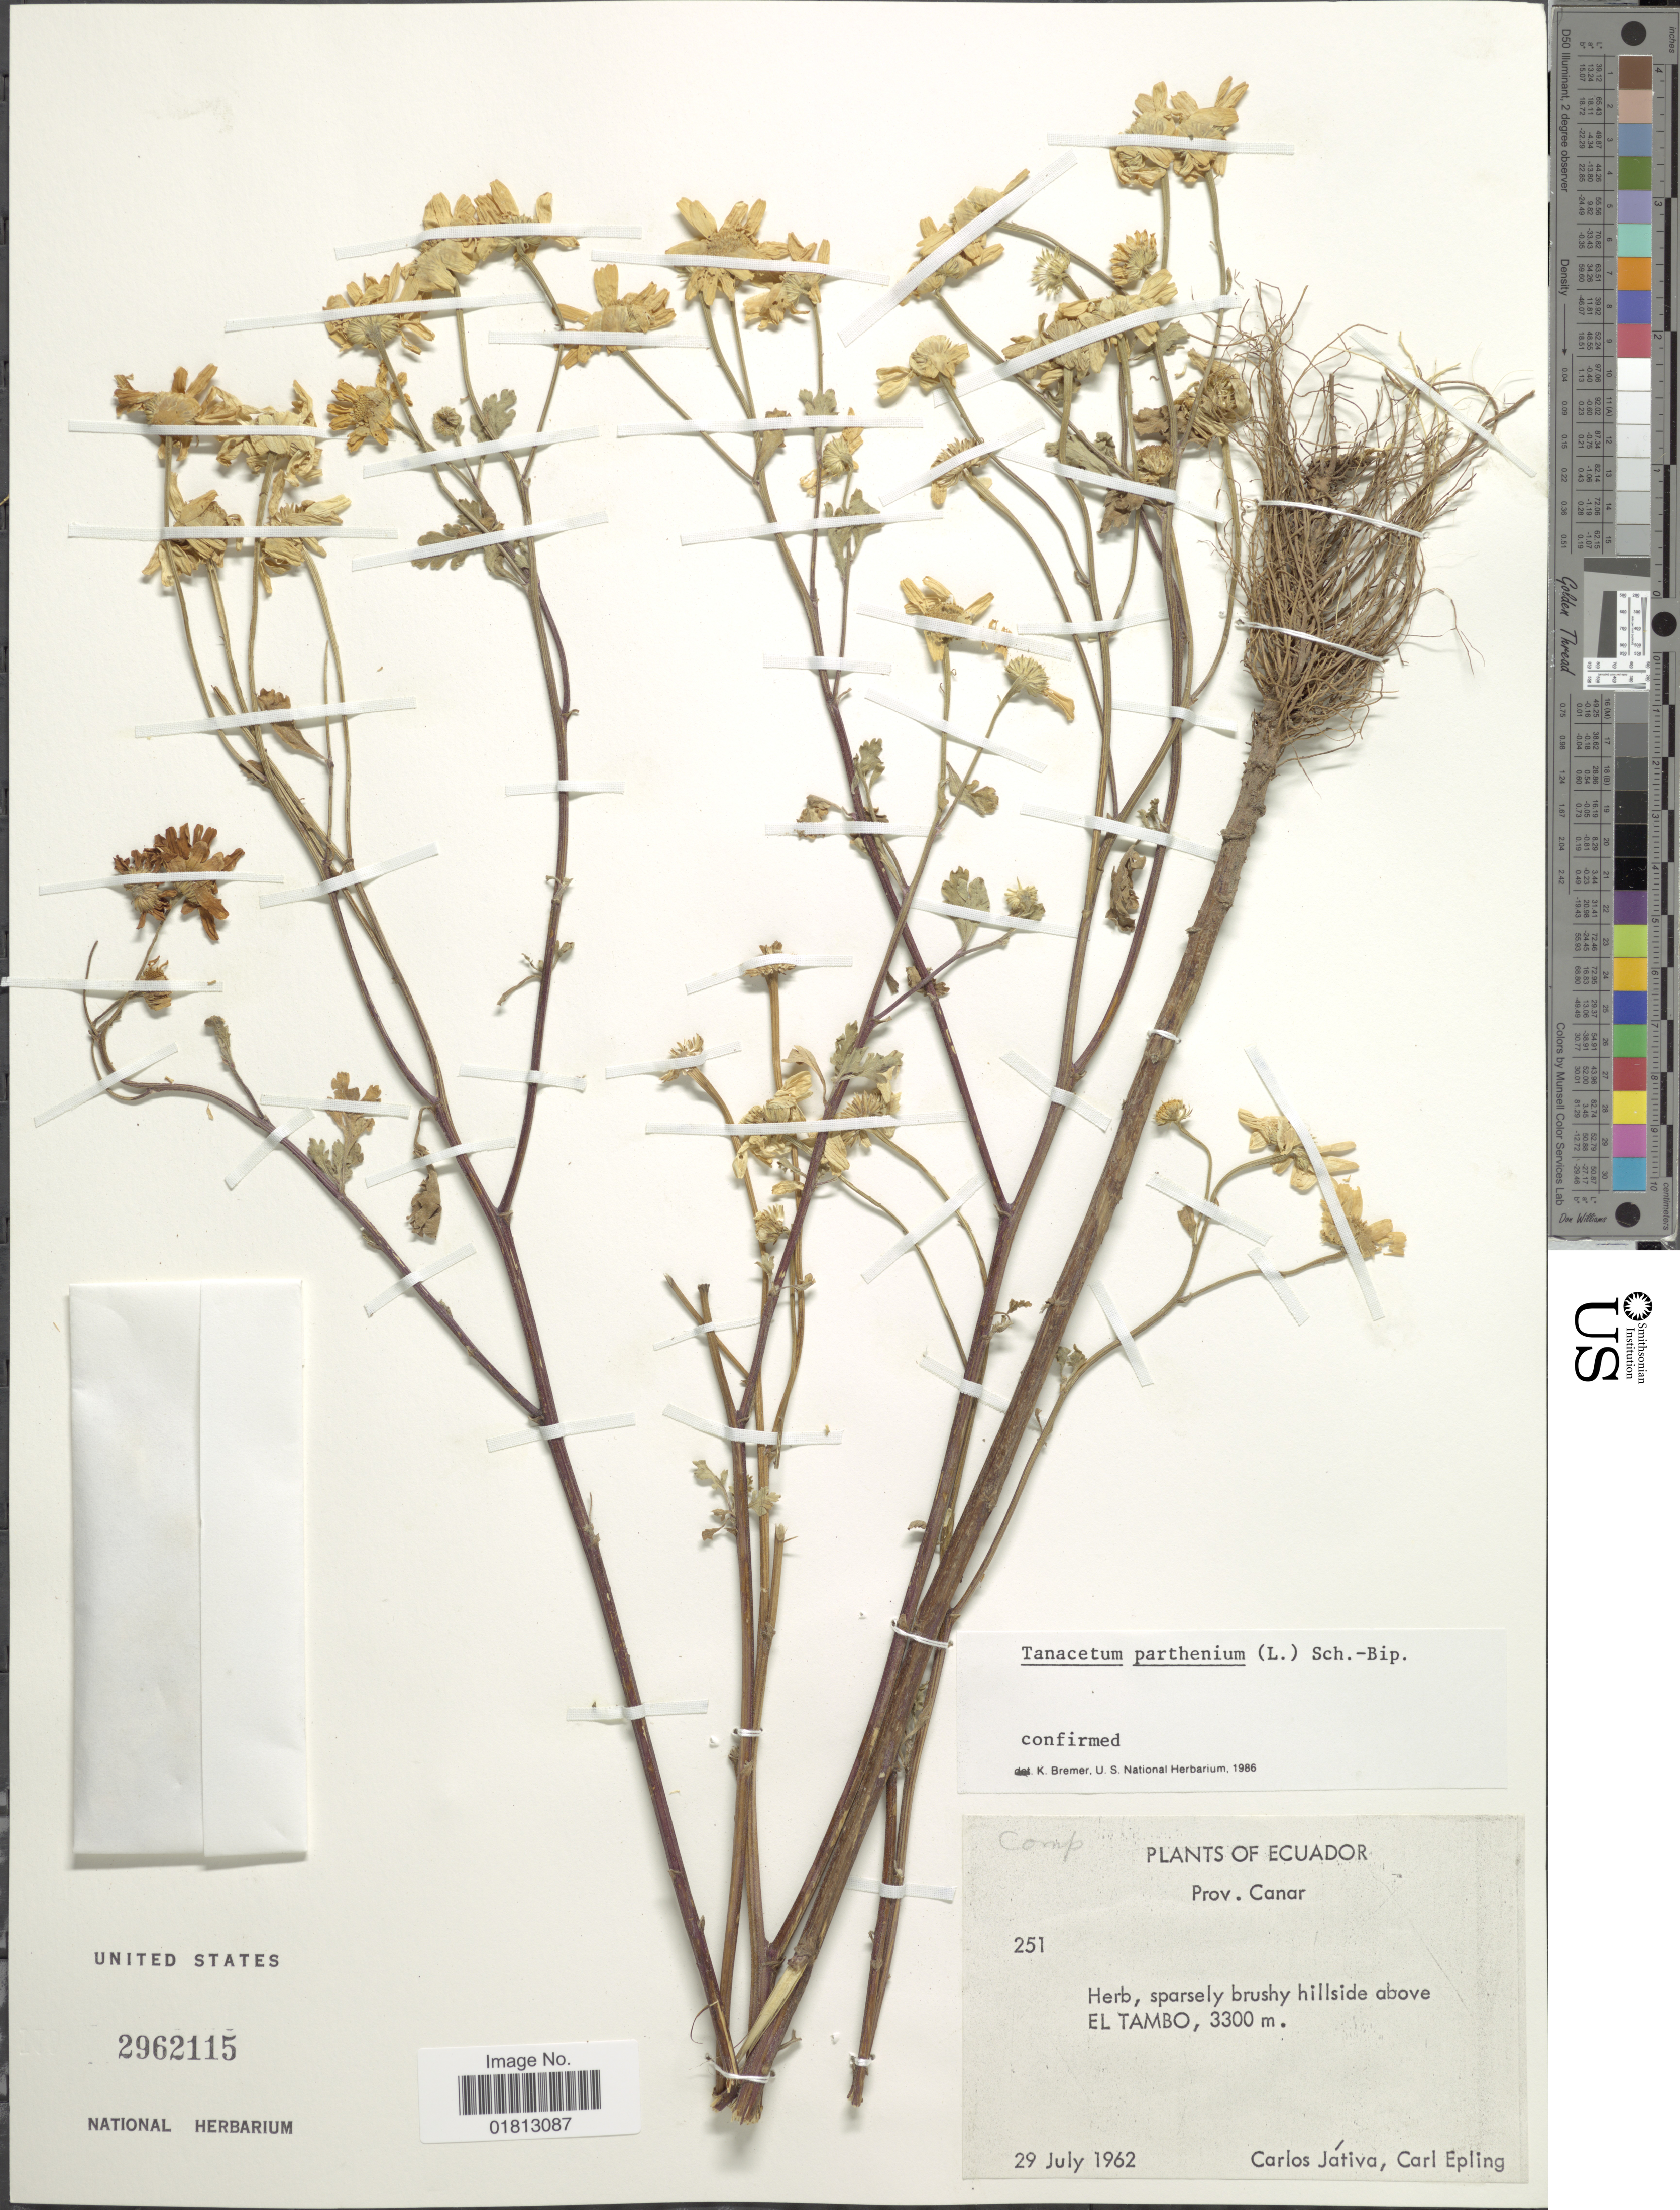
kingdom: Plantae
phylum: Tracheophyta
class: Magnoliopsida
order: Asterales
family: Asteraceae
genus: Tanacetum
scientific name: Tanacetum parthenium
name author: (L.) Sch. Bip.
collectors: C. D. Játiva & C. C. Epling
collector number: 251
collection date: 1962-06-29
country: Ecuador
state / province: Cañar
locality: Herb, sparsely brushy hillside above El Tambo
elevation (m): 3300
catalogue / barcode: US 2962115